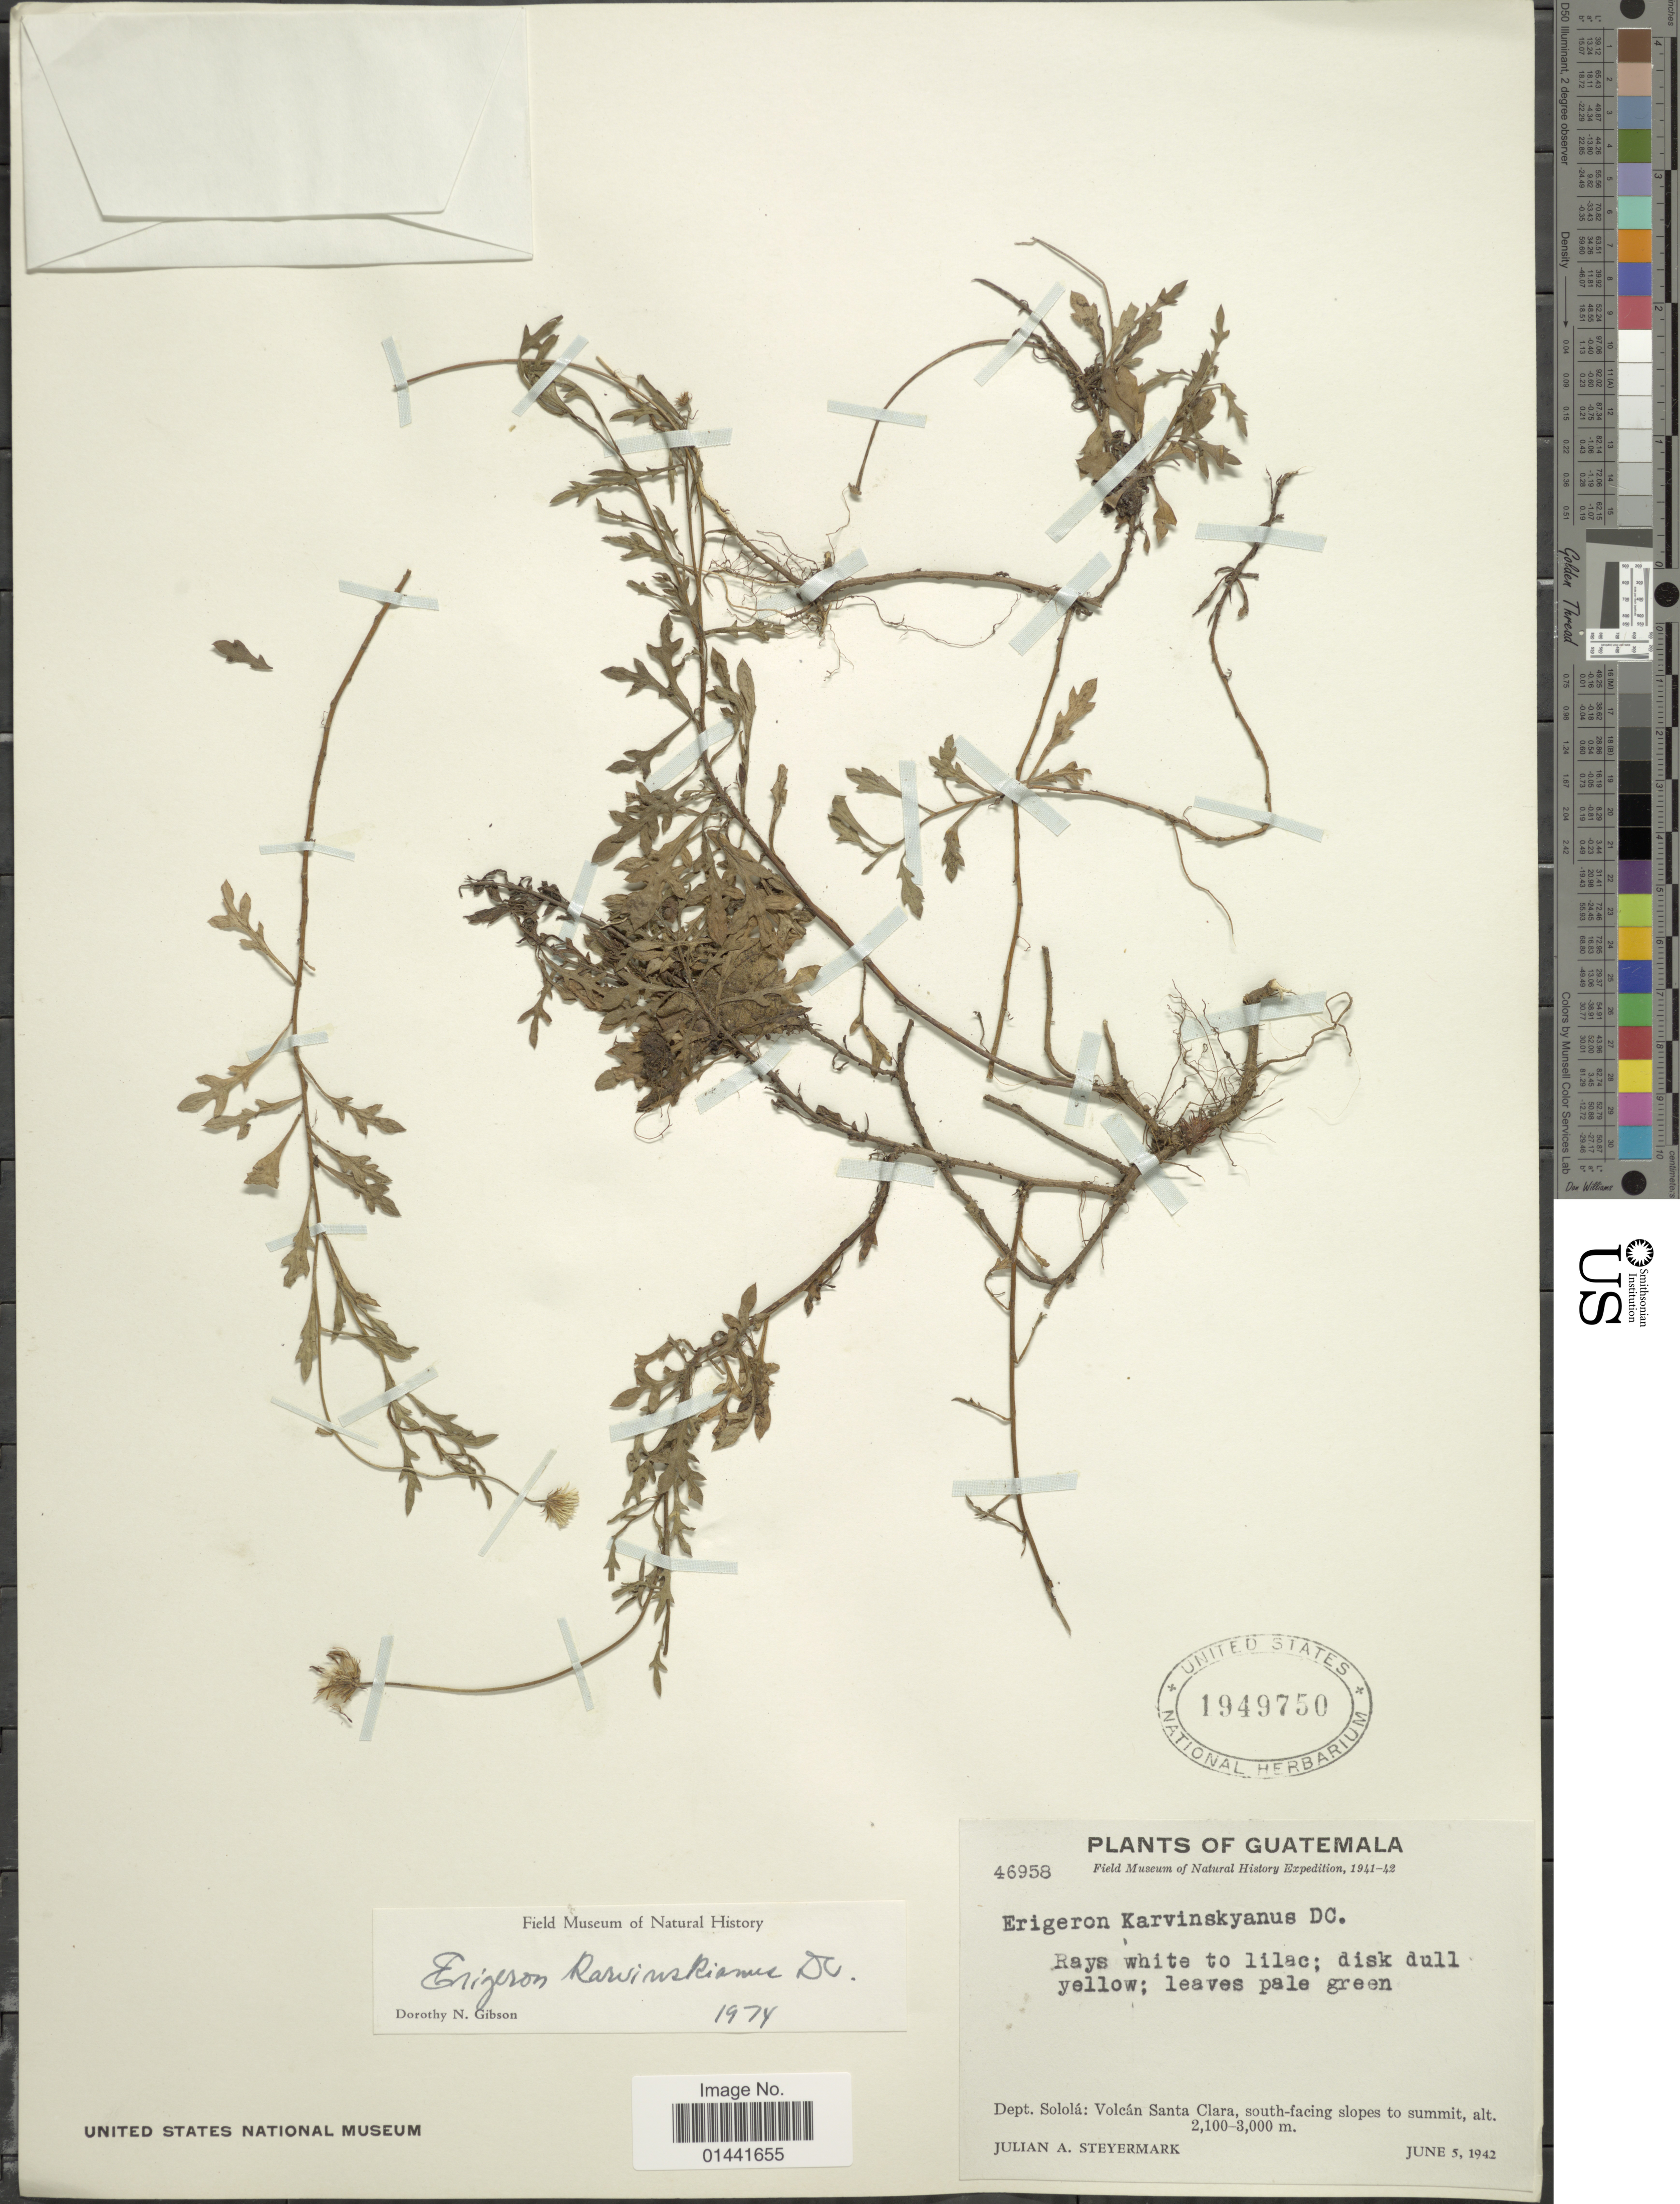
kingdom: Plantae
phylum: Tracheophyta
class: Magnoliopsida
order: Asterales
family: Asteraceae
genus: Erigeron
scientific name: Erigeron karvinskianus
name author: DC.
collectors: J. Steyermark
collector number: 46958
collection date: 1942-06-05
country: Guatemala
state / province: Sololá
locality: Volcán Santa Clara, south-facing slopes to summit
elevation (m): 2100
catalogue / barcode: US 1949750